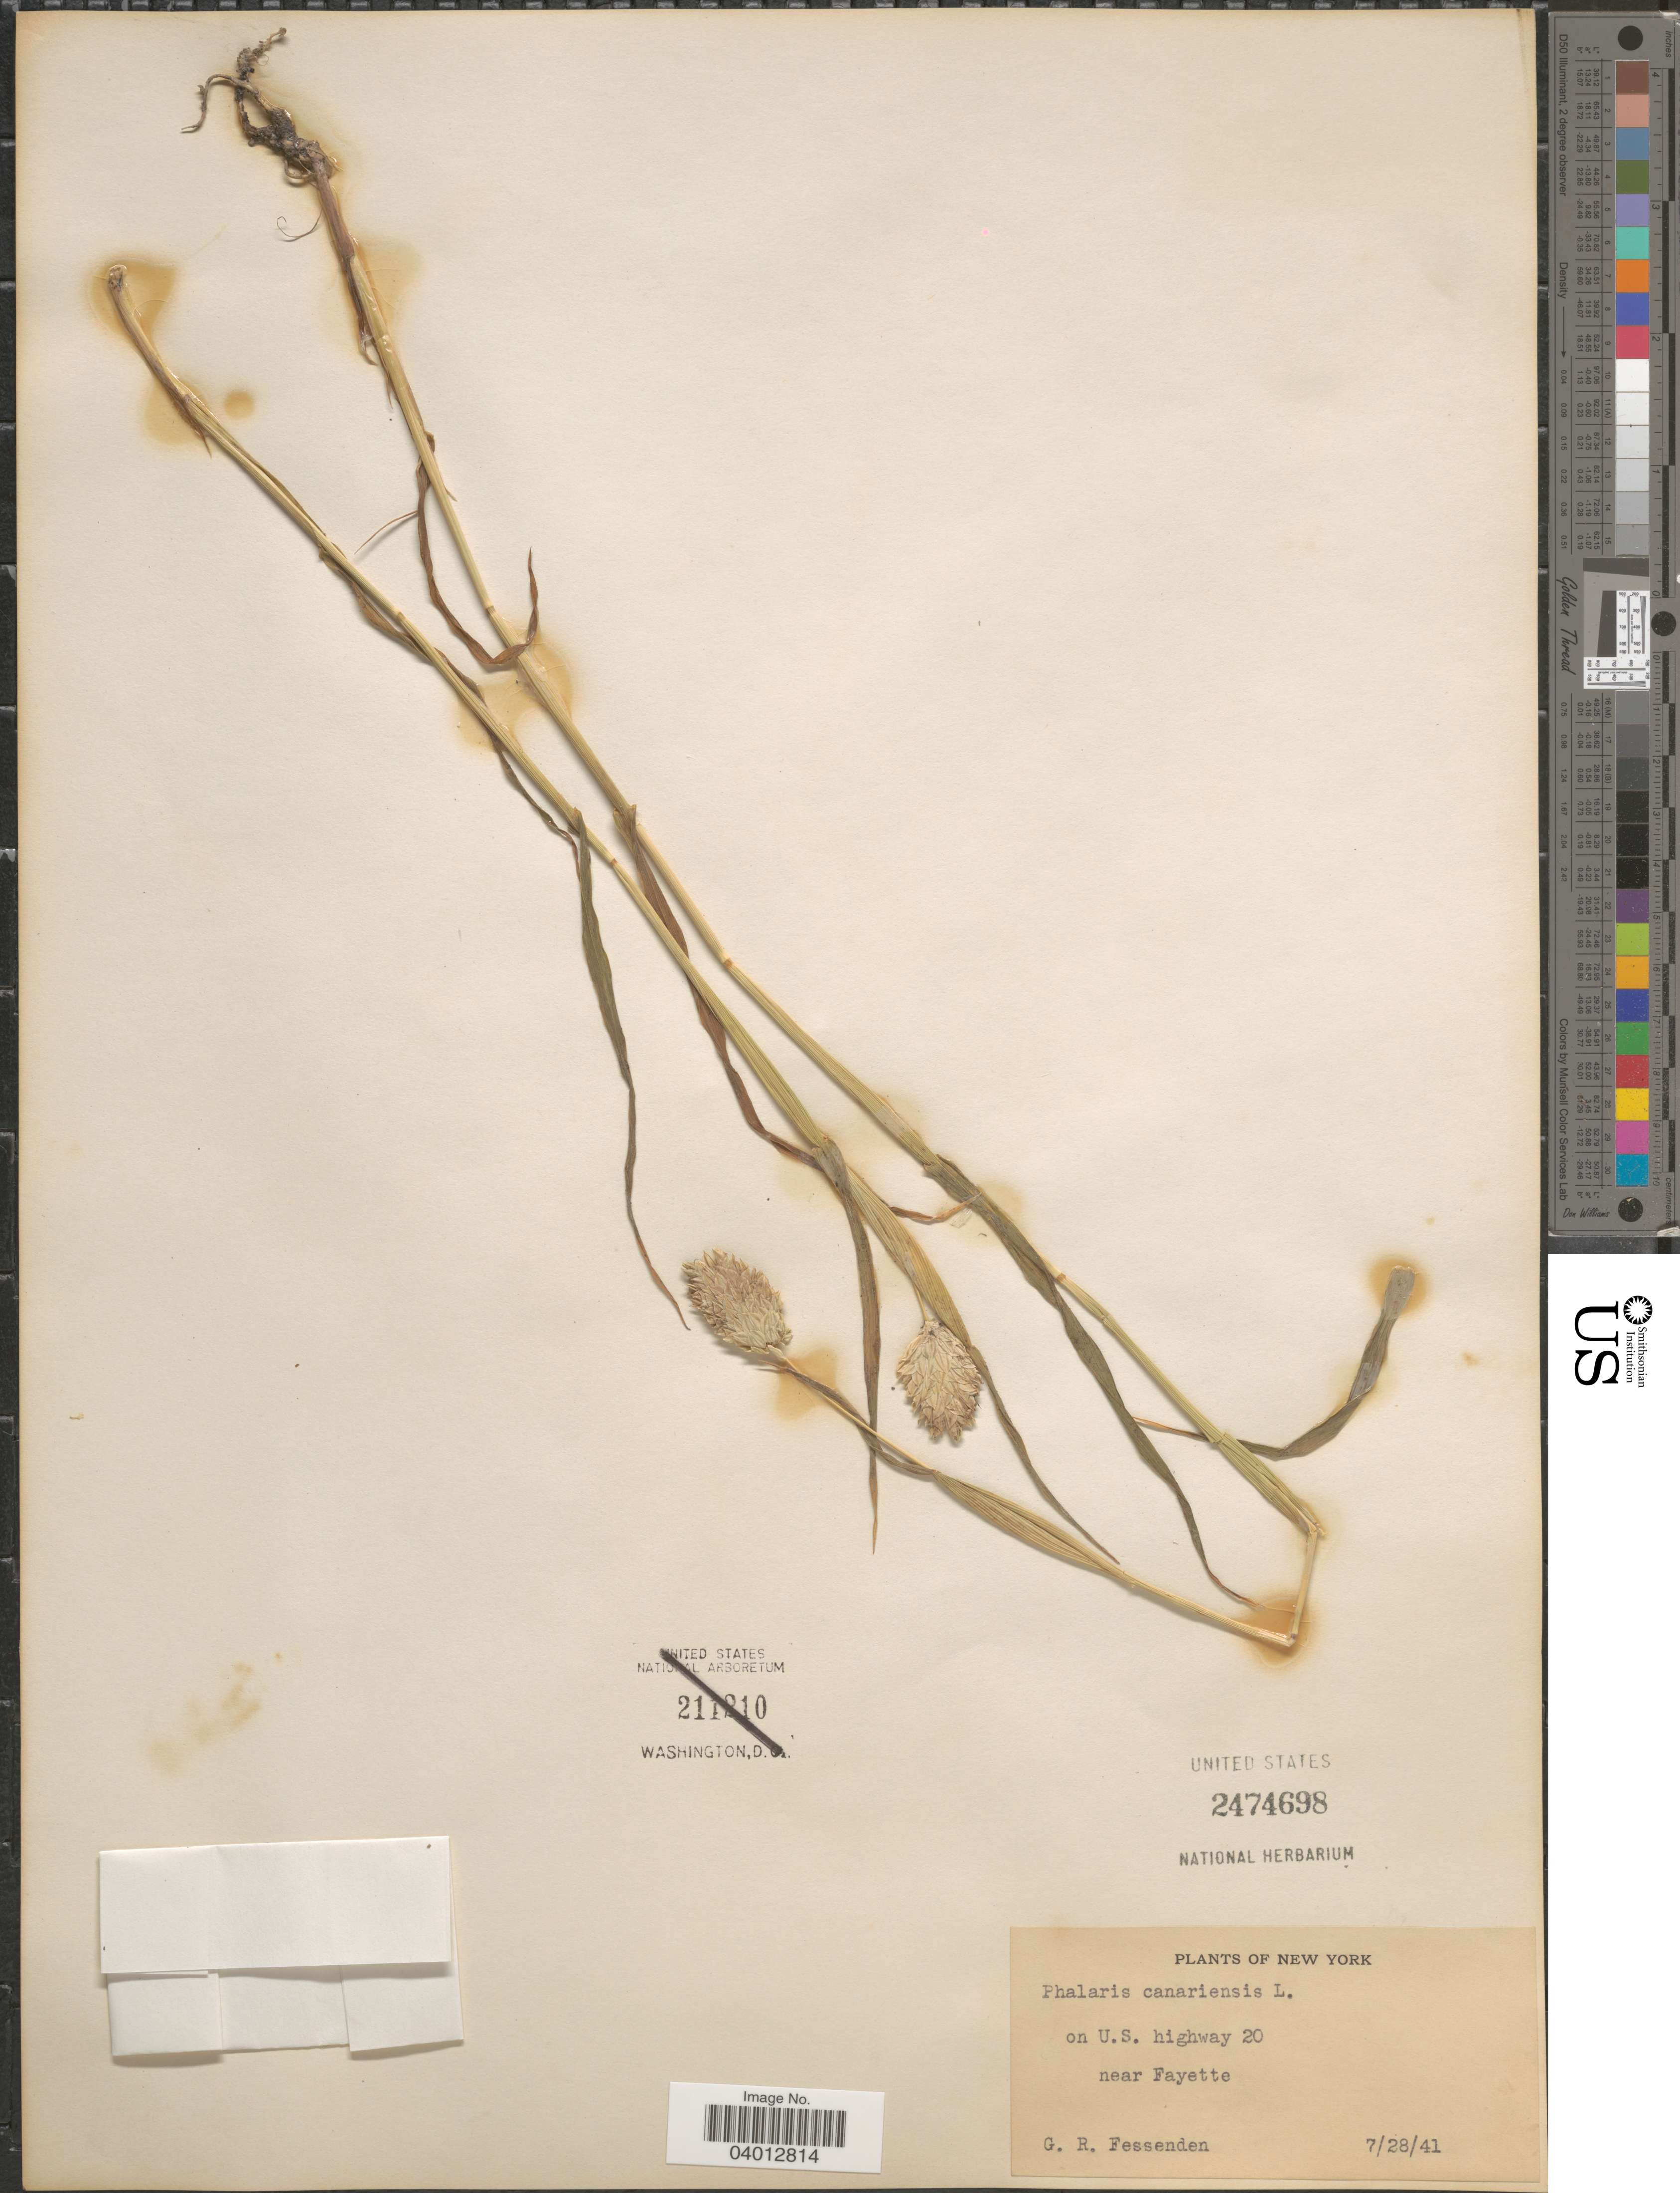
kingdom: Plantae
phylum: Tracheophyta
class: Liliopsida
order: Poales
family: Poaceae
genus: Phalaris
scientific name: Phalaris canariensis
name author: L.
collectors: G. Fessenden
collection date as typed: Transcribed d/m/y: 28/7/41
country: United States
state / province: New York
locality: On U.S. highway 20 near Fayette.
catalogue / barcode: US 2474698